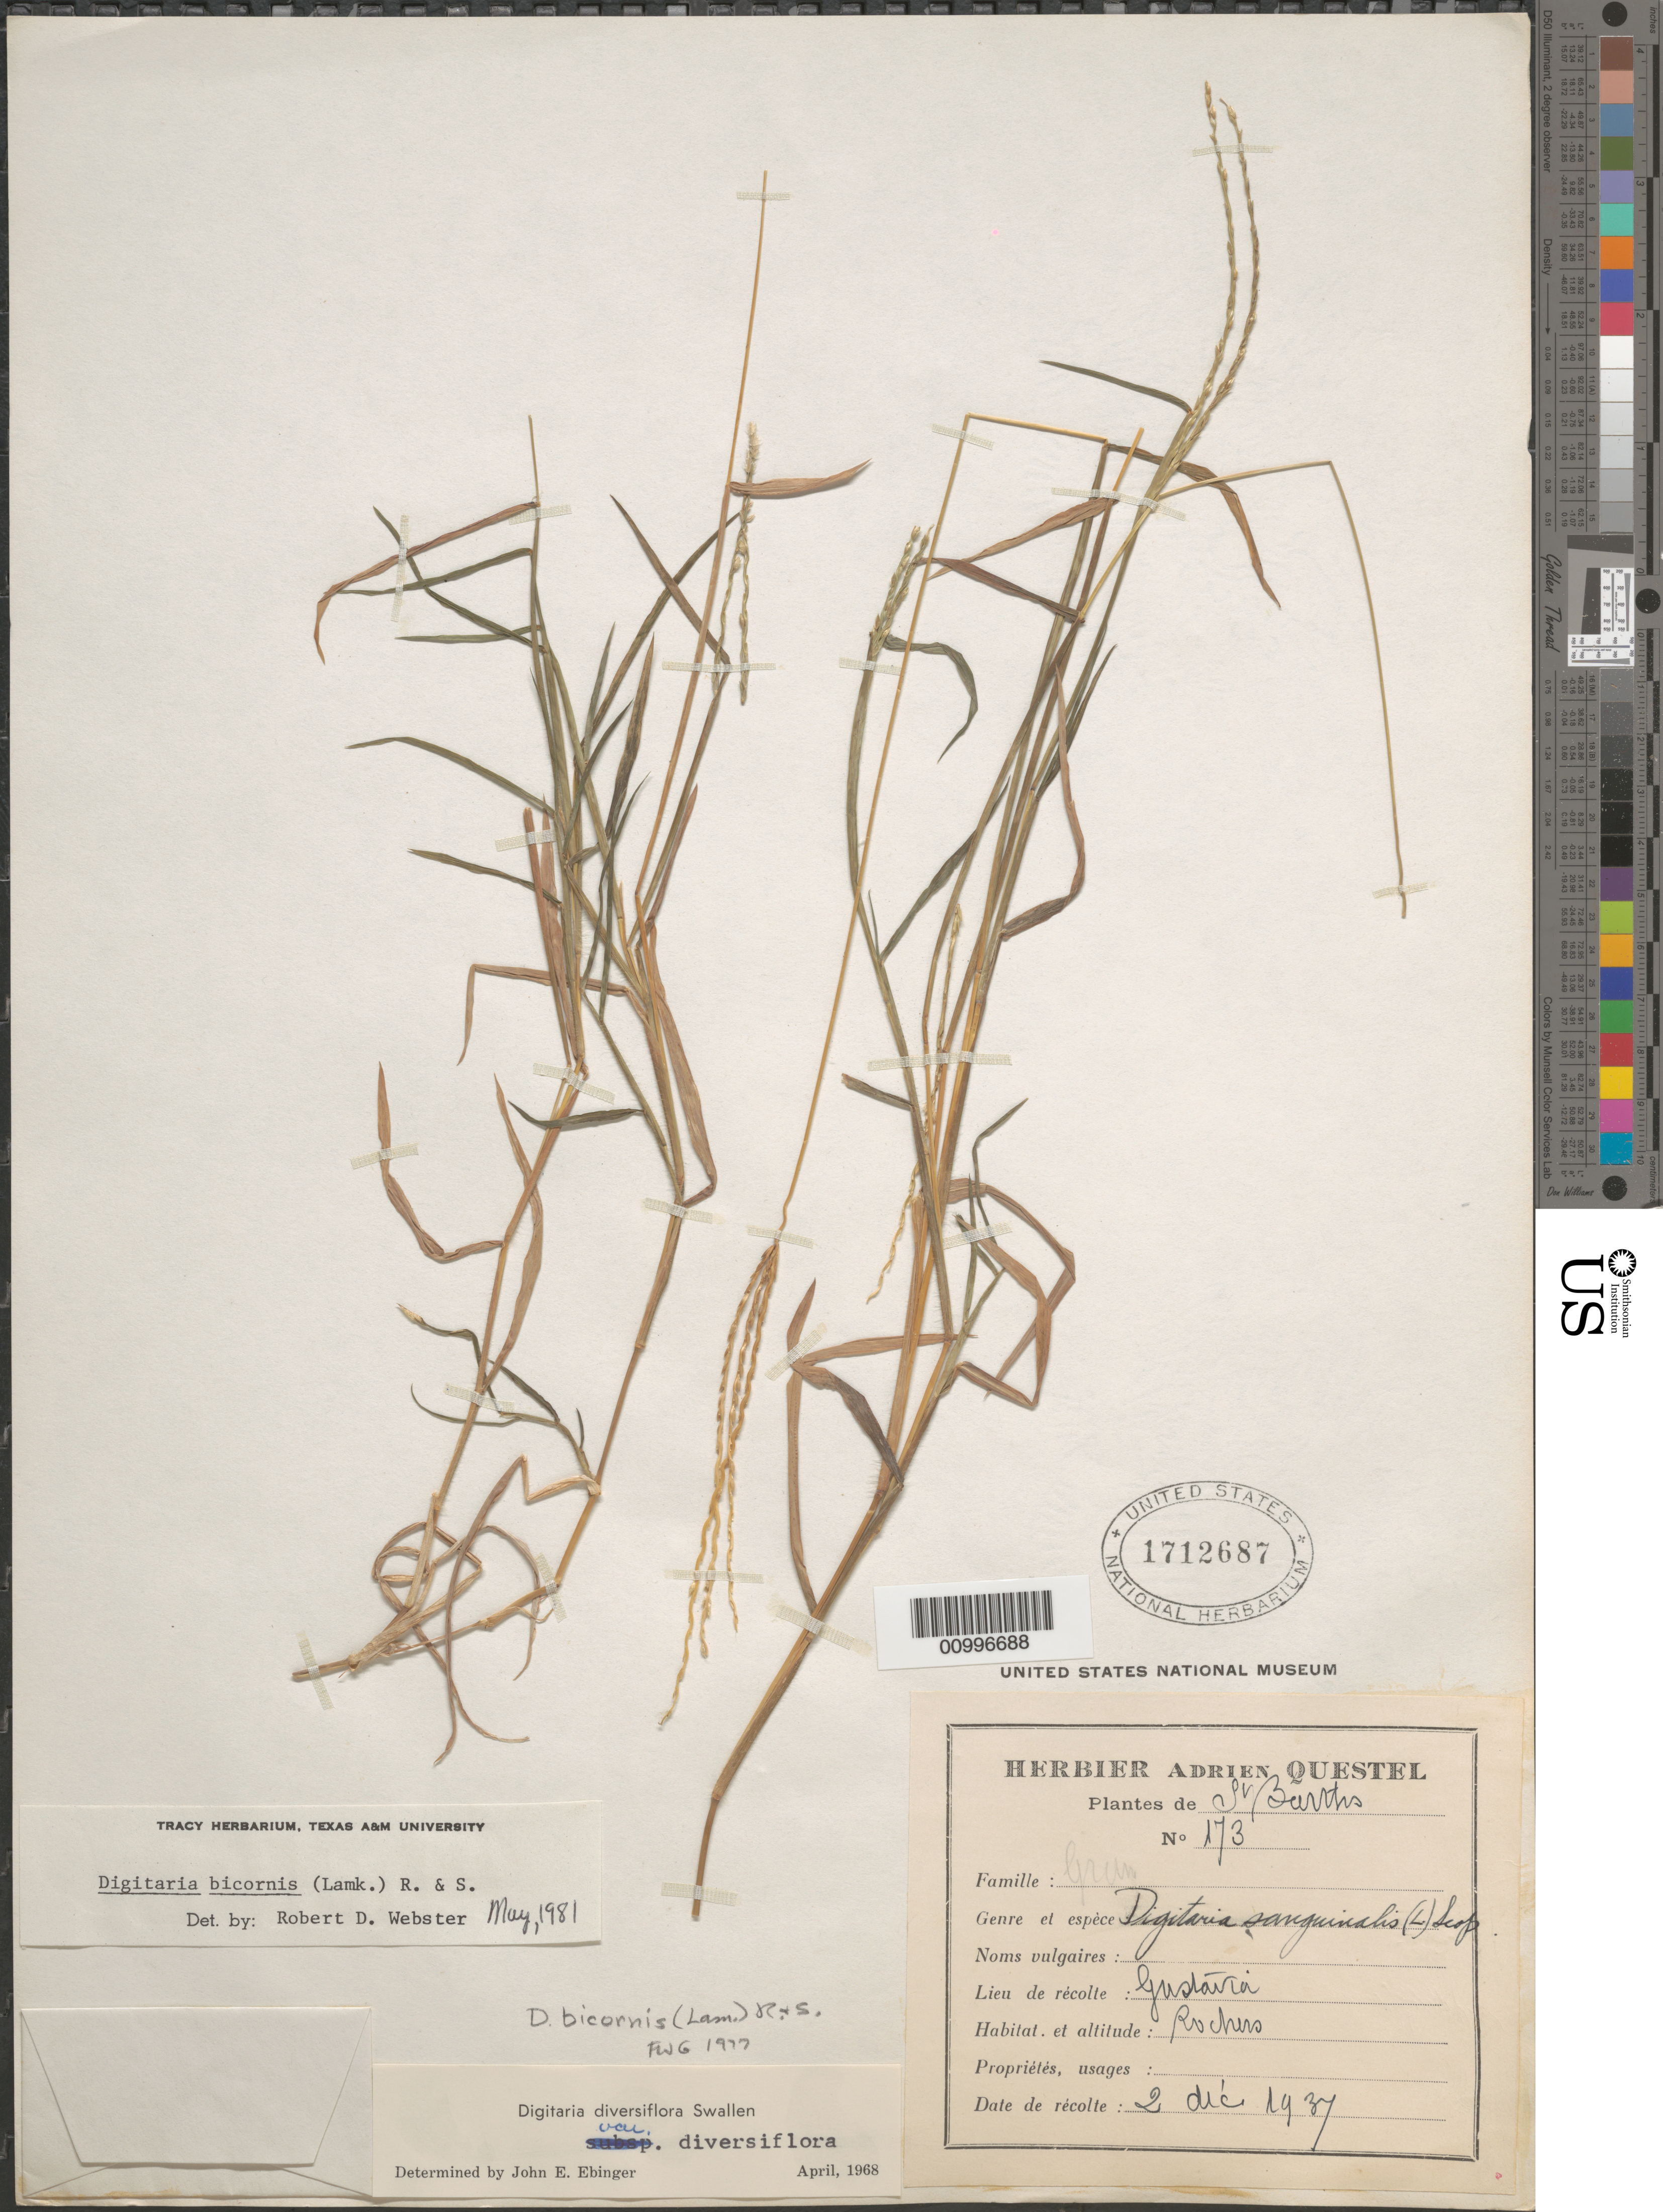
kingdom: Plantae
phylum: Tracheophyta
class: Liliopsida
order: Poales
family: Poaceae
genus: Digitaria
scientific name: Digitaria bicornis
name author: (Lam.) Roem. & Schult.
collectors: A. Questel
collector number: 173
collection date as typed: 02 Dec 1937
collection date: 1937-12-02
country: Saint Barthélemy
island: St. Barthélemy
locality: Gustavia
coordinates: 0 N, 0 E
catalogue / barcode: US 1712687